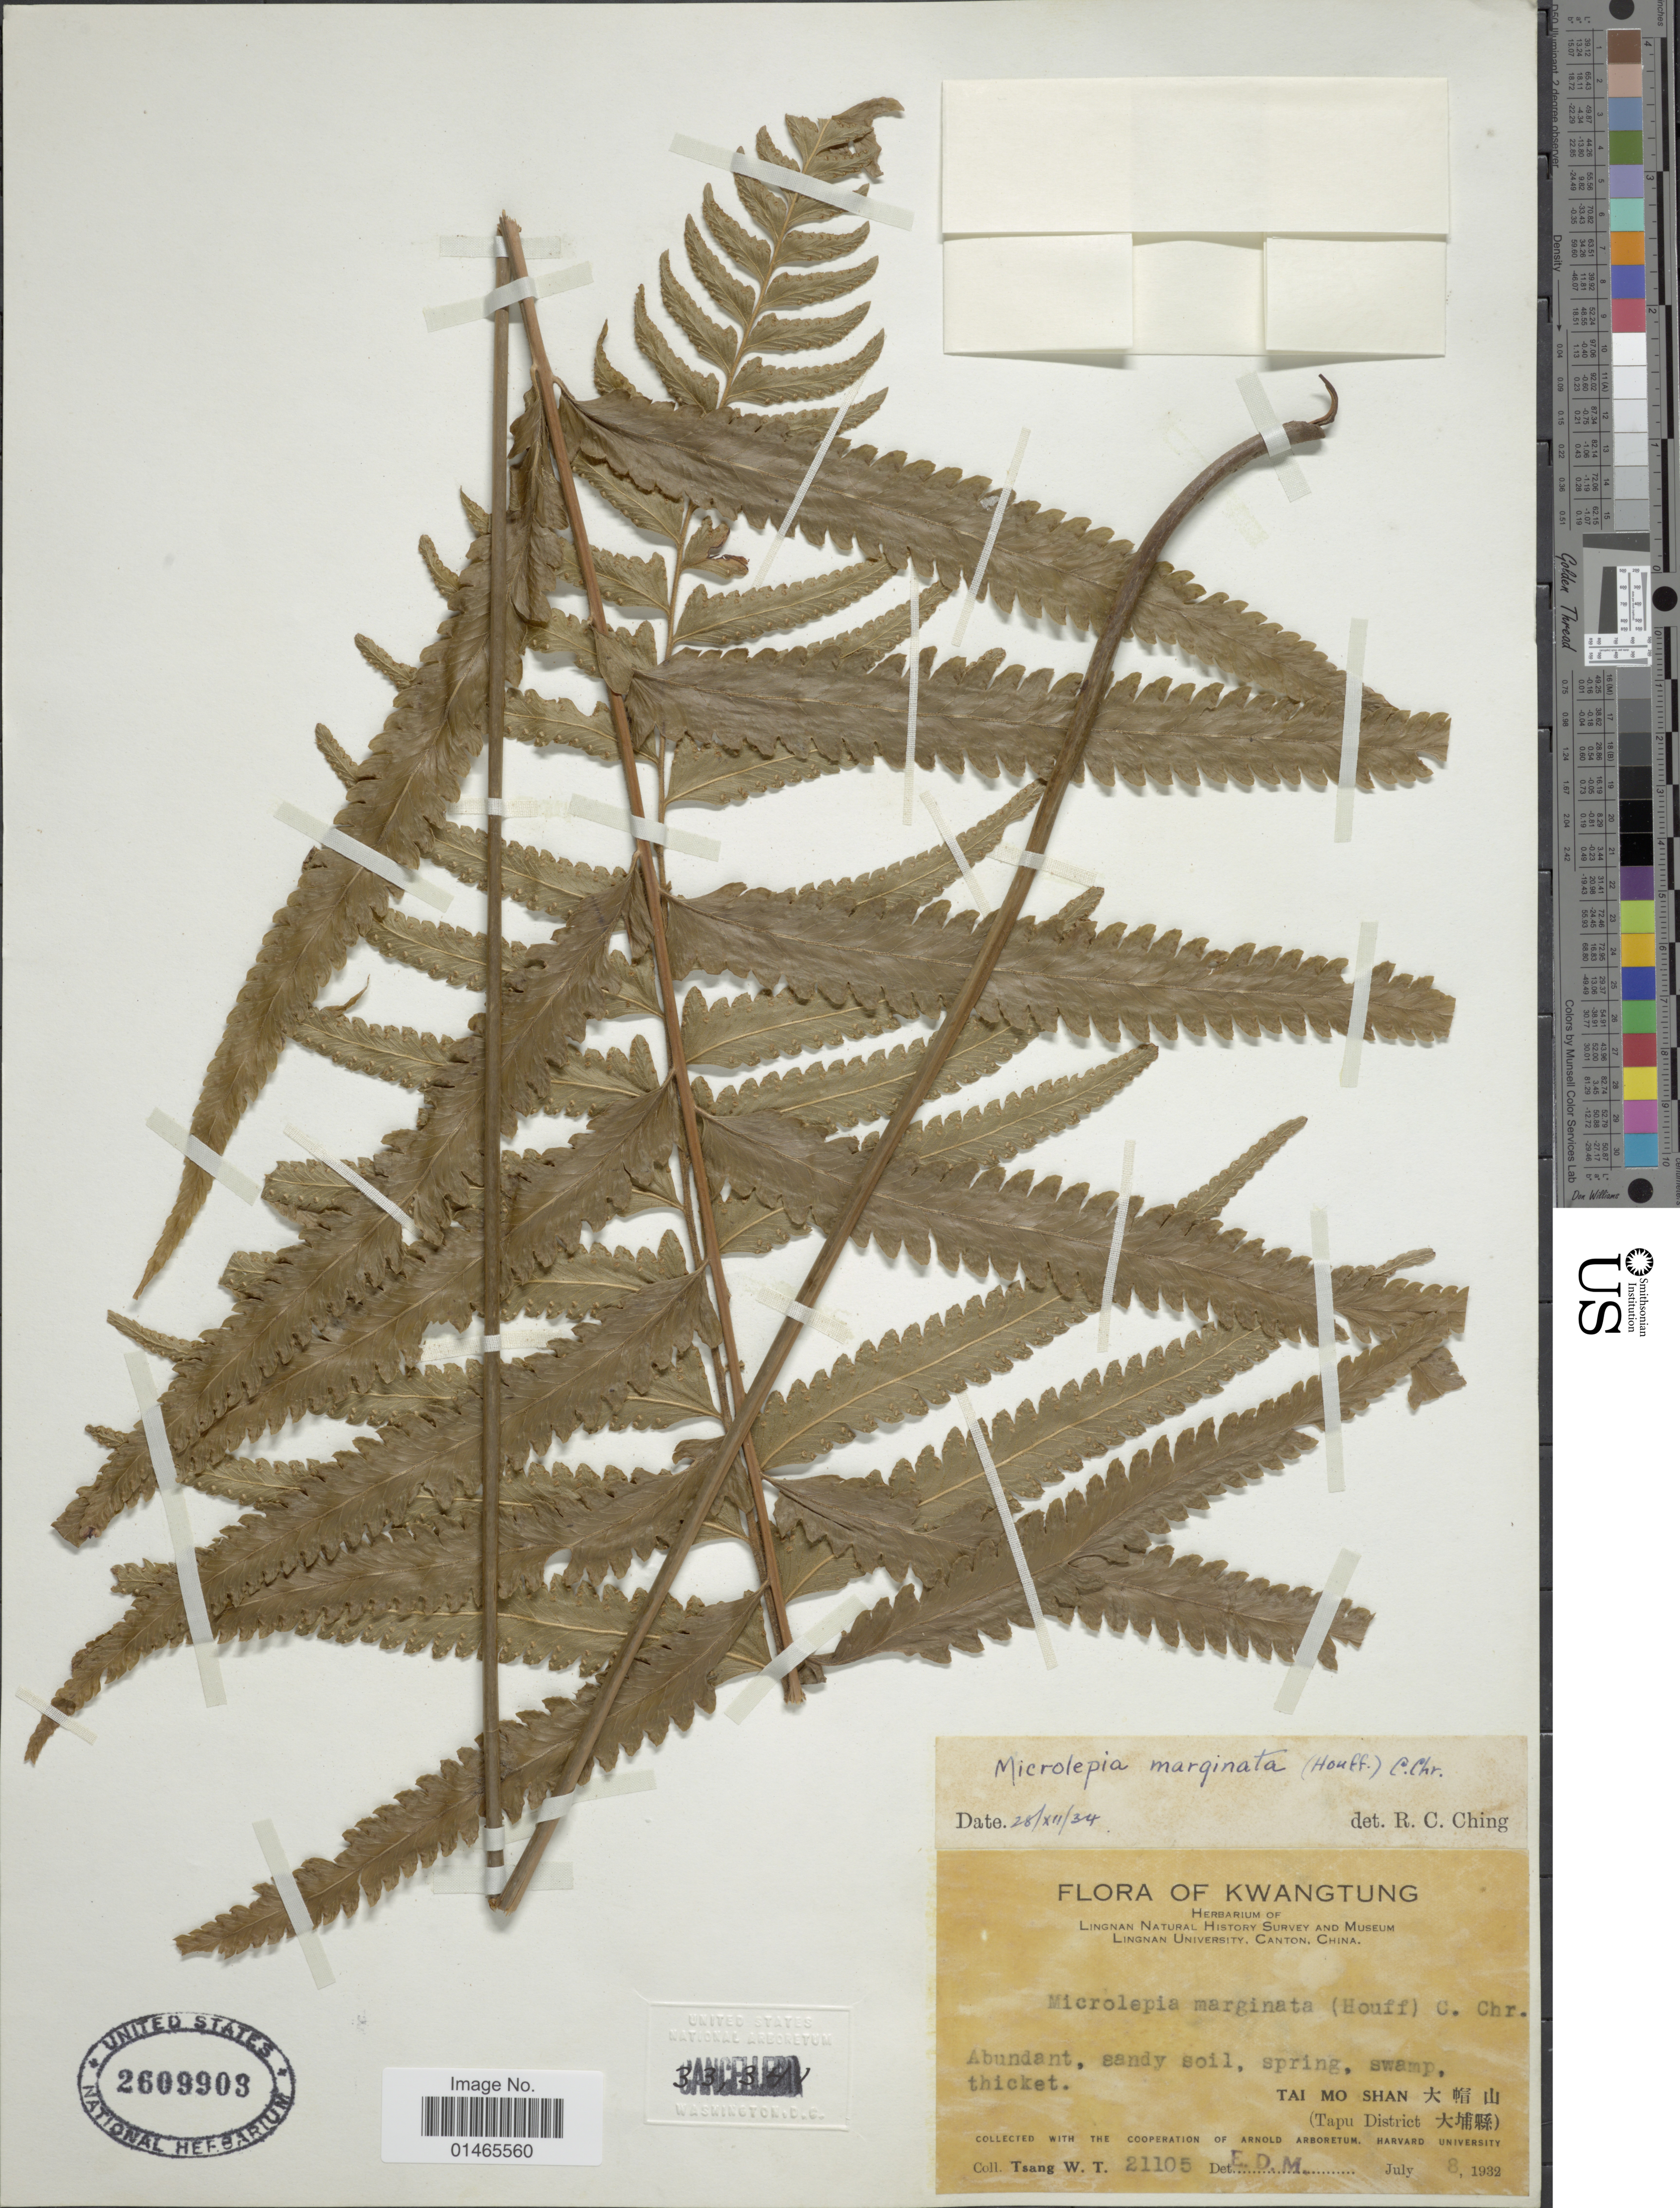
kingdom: Plantae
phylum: Tracheophyta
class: Polypodiopsida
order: Polypodiales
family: Dennstaedtiaceae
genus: Microlepia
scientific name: Microlepia marginata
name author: (Houtt.) C. Chr.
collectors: W. T. Tsang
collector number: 21105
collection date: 1932-07-08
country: China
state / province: Guangdong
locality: Kwangtung, Tai Mo Shan, Tapu District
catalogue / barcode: US 2609903